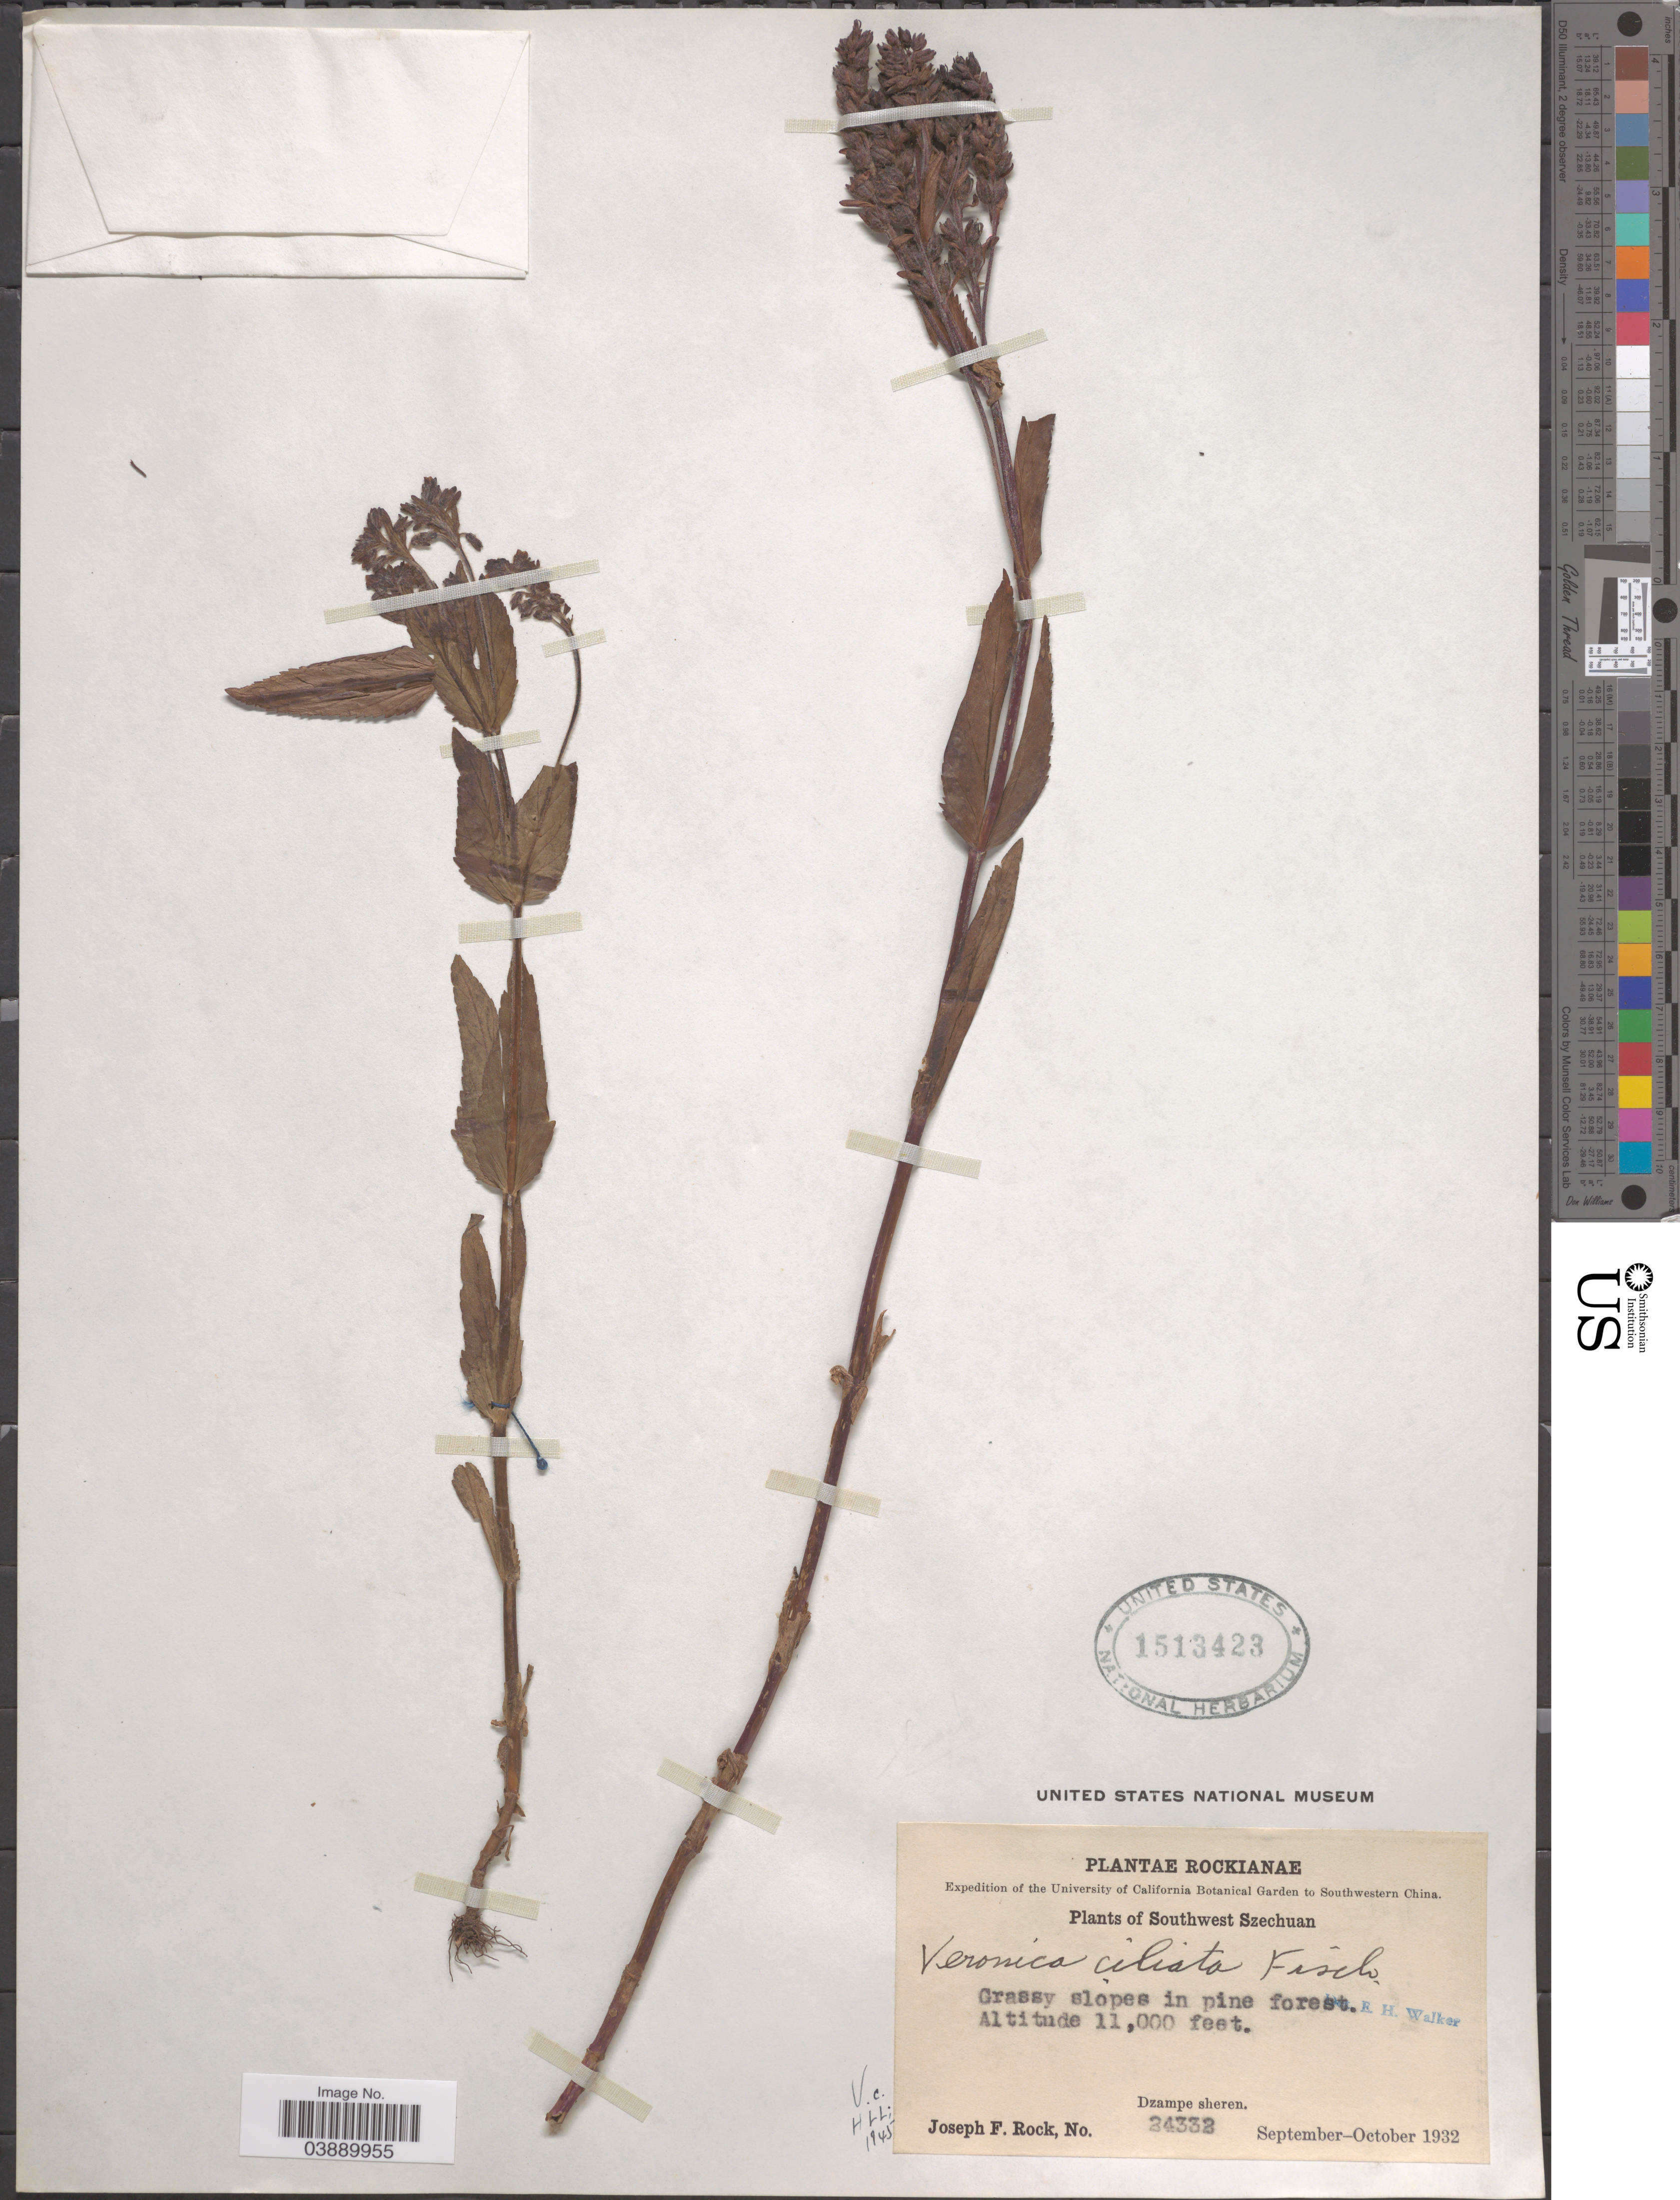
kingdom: Plantae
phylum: Tracheophyta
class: Magnoliopsida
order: Lamiales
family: Plantaginaceae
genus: Veronica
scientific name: Veronica ciliata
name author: Fisch.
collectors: J. F. Rock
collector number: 24332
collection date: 1932-09/1932-10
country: China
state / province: Sichuan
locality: Southwestern China. Southwest Szechuan. Dzampe sheren.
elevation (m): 3353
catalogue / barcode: US 1513423